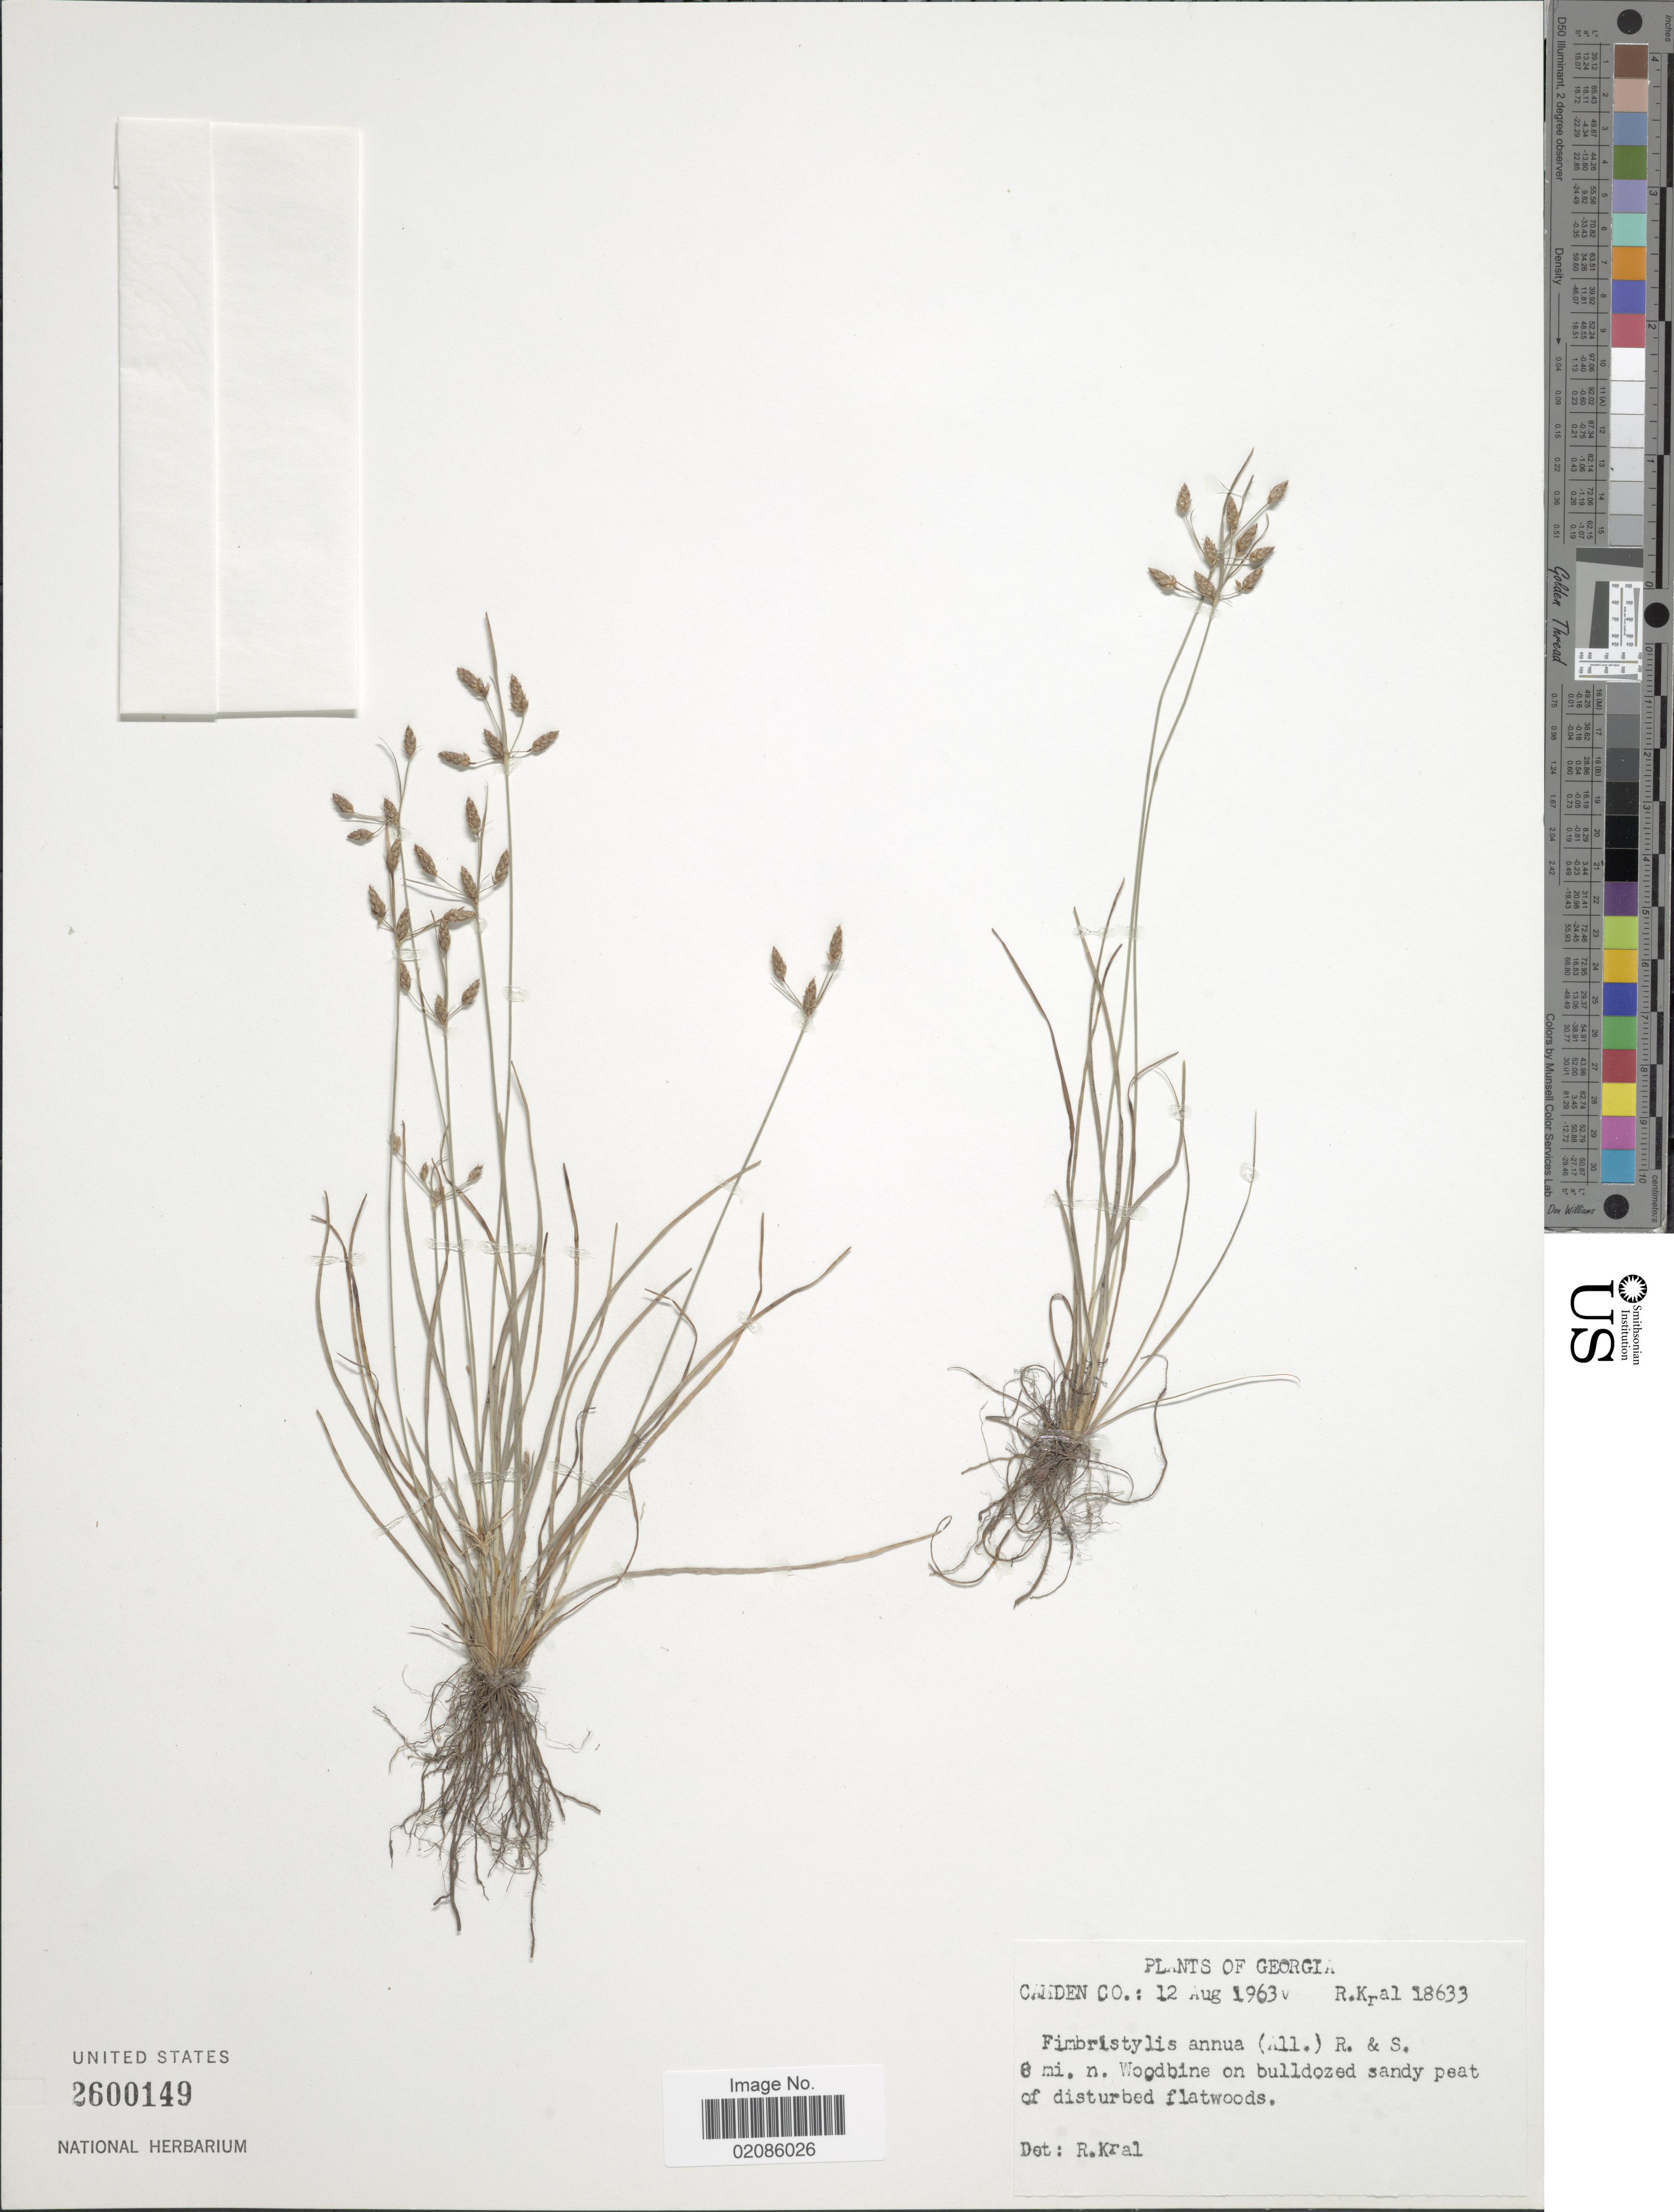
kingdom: Plantae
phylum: Tracheophyta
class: Liliopsida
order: Poales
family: Cyperaceae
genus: Fimbristylis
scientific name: Fimbristylis annua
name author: (All.) Roem. & Schult.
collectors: R. Kral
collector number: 18633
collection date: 1963-08-12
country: United States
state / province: Georgia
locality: Camden Co. 8 mi. n. Woodbine on bulldozed sandy peat of disturbed flatwoods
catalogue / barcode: US 2600149